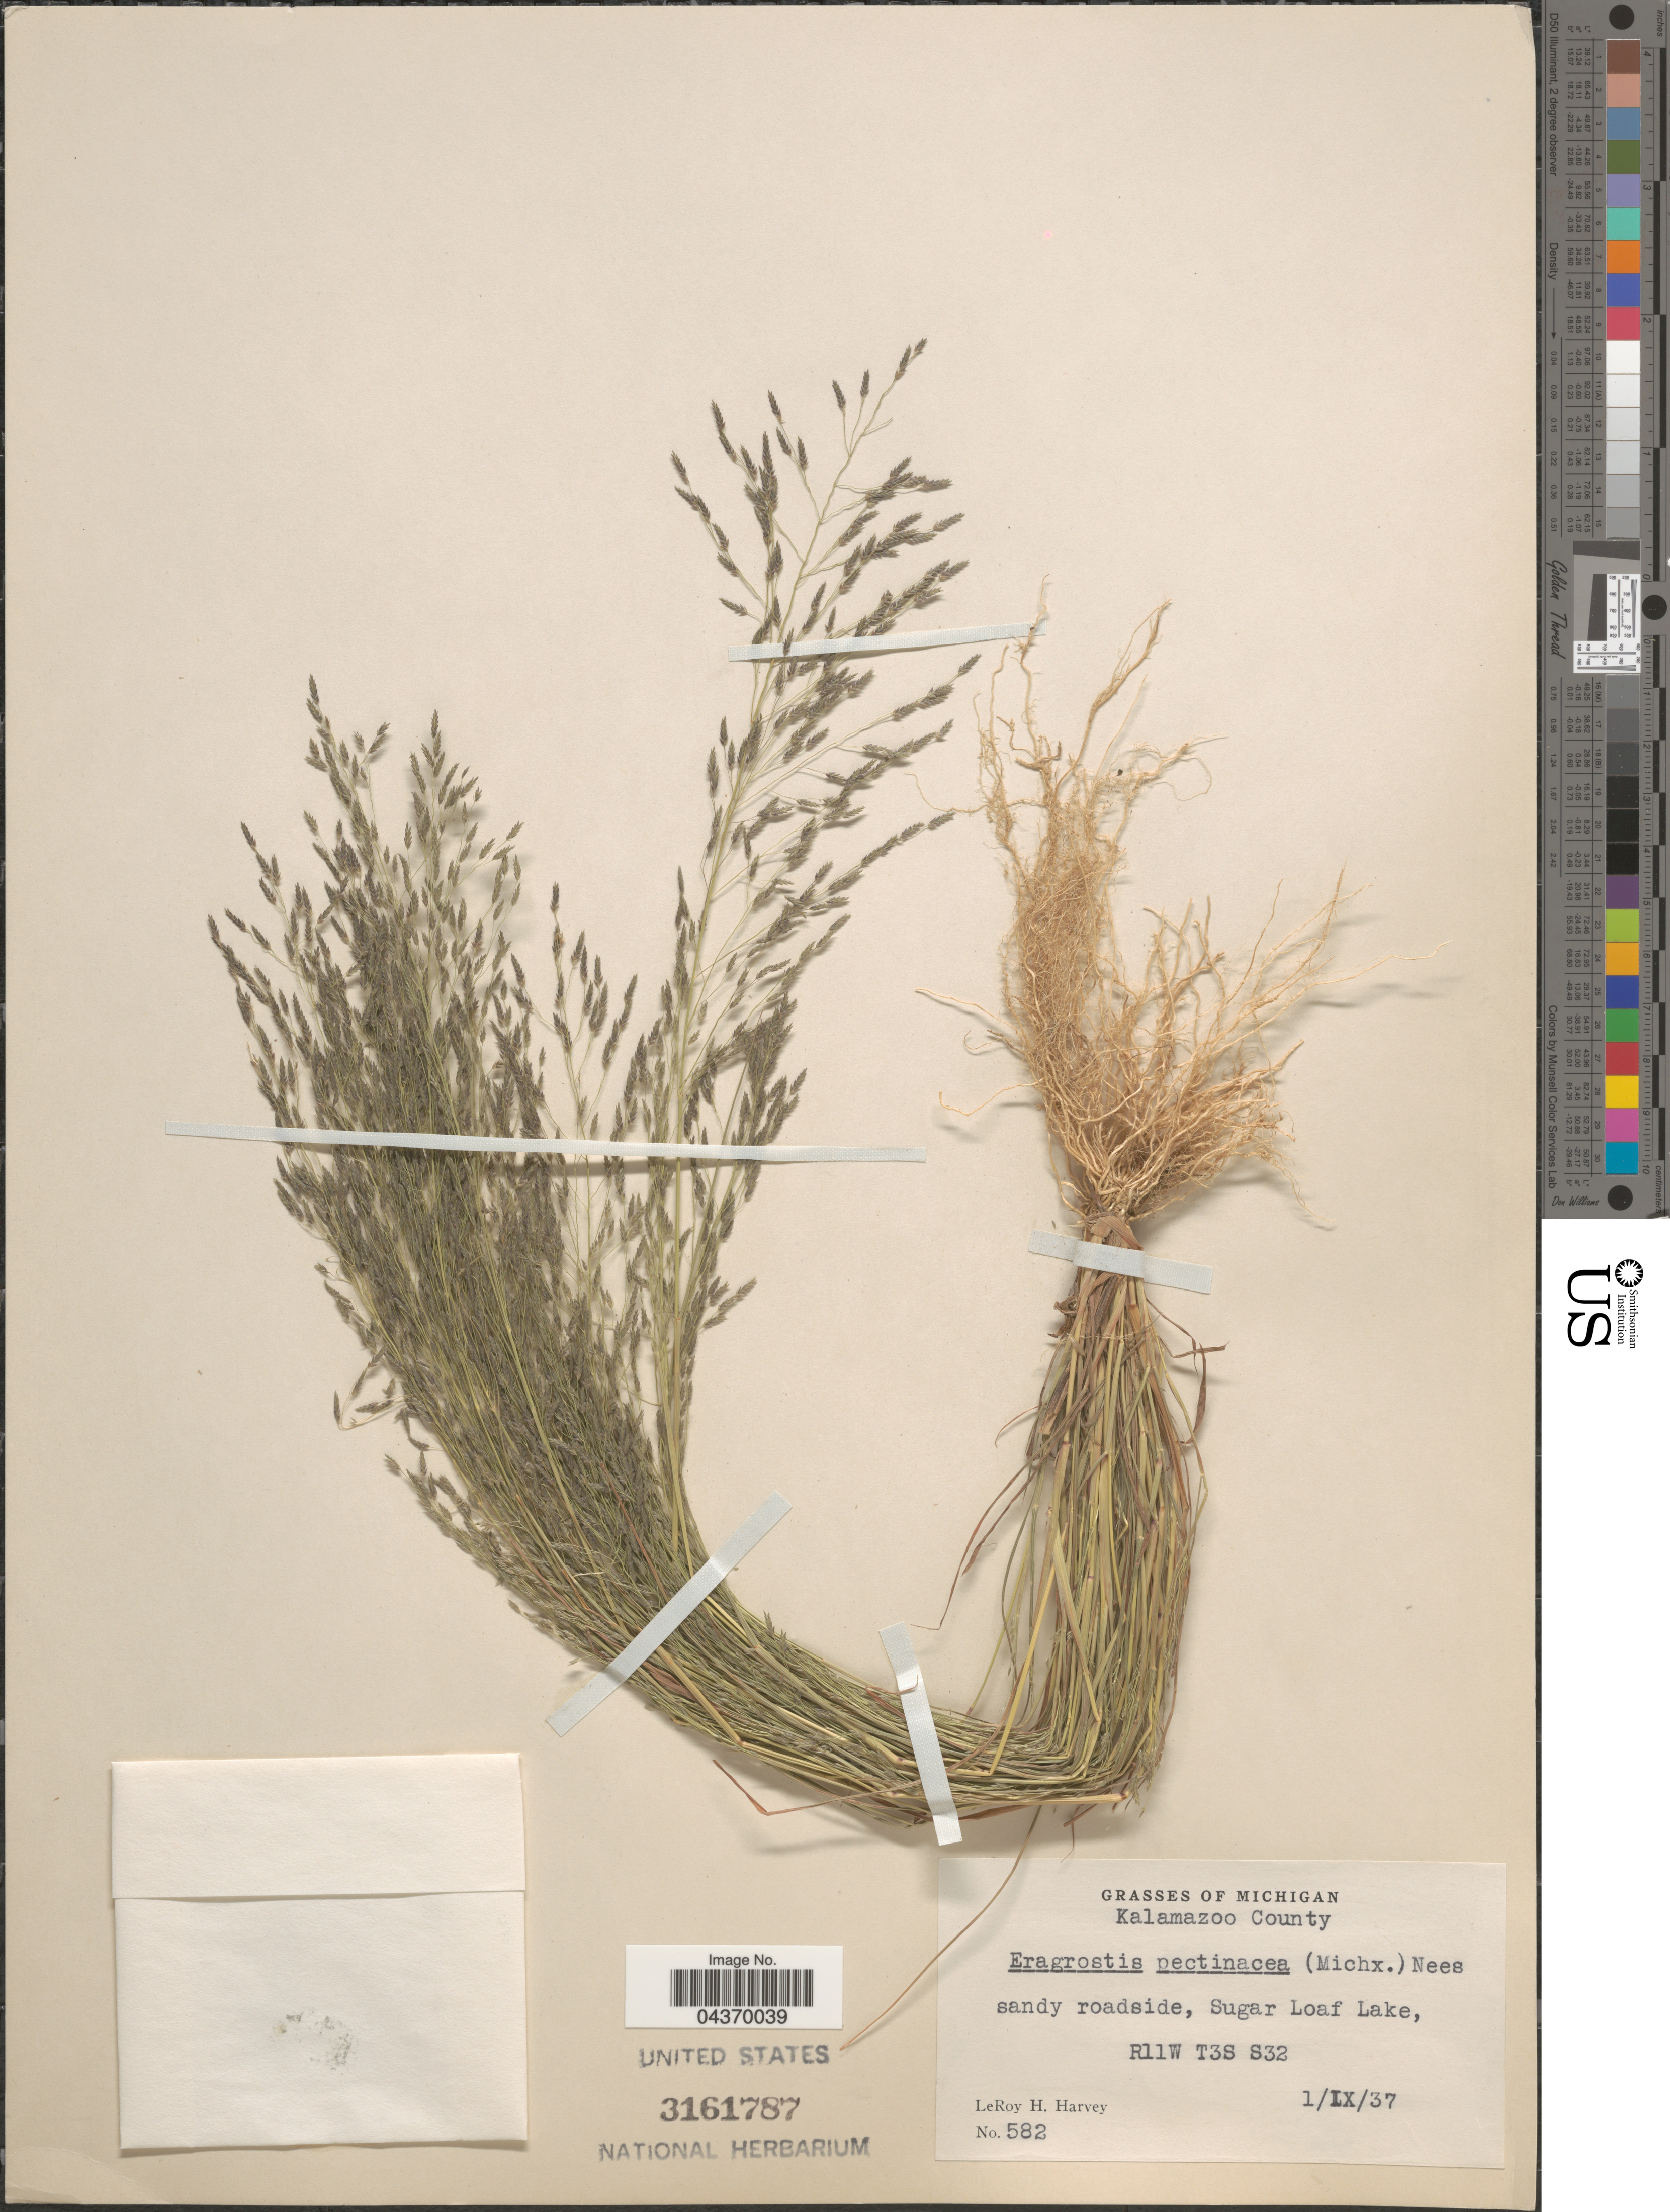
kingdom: Plantae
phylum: Tracheophyta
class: Liliopsida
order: Poales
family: Poaceae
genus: Eragrostis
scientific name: Eragrostis pectinacea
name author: (Michx.) Nees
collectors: L. H. Harvey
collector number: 582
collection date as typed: Transcribed d/m/y: 1/9/37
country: United States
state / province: Michigan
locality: Kalamazoo County. Sandy roadside, Sugar Loaf Lake, R11W T3S S32.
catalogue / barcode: US 3161787